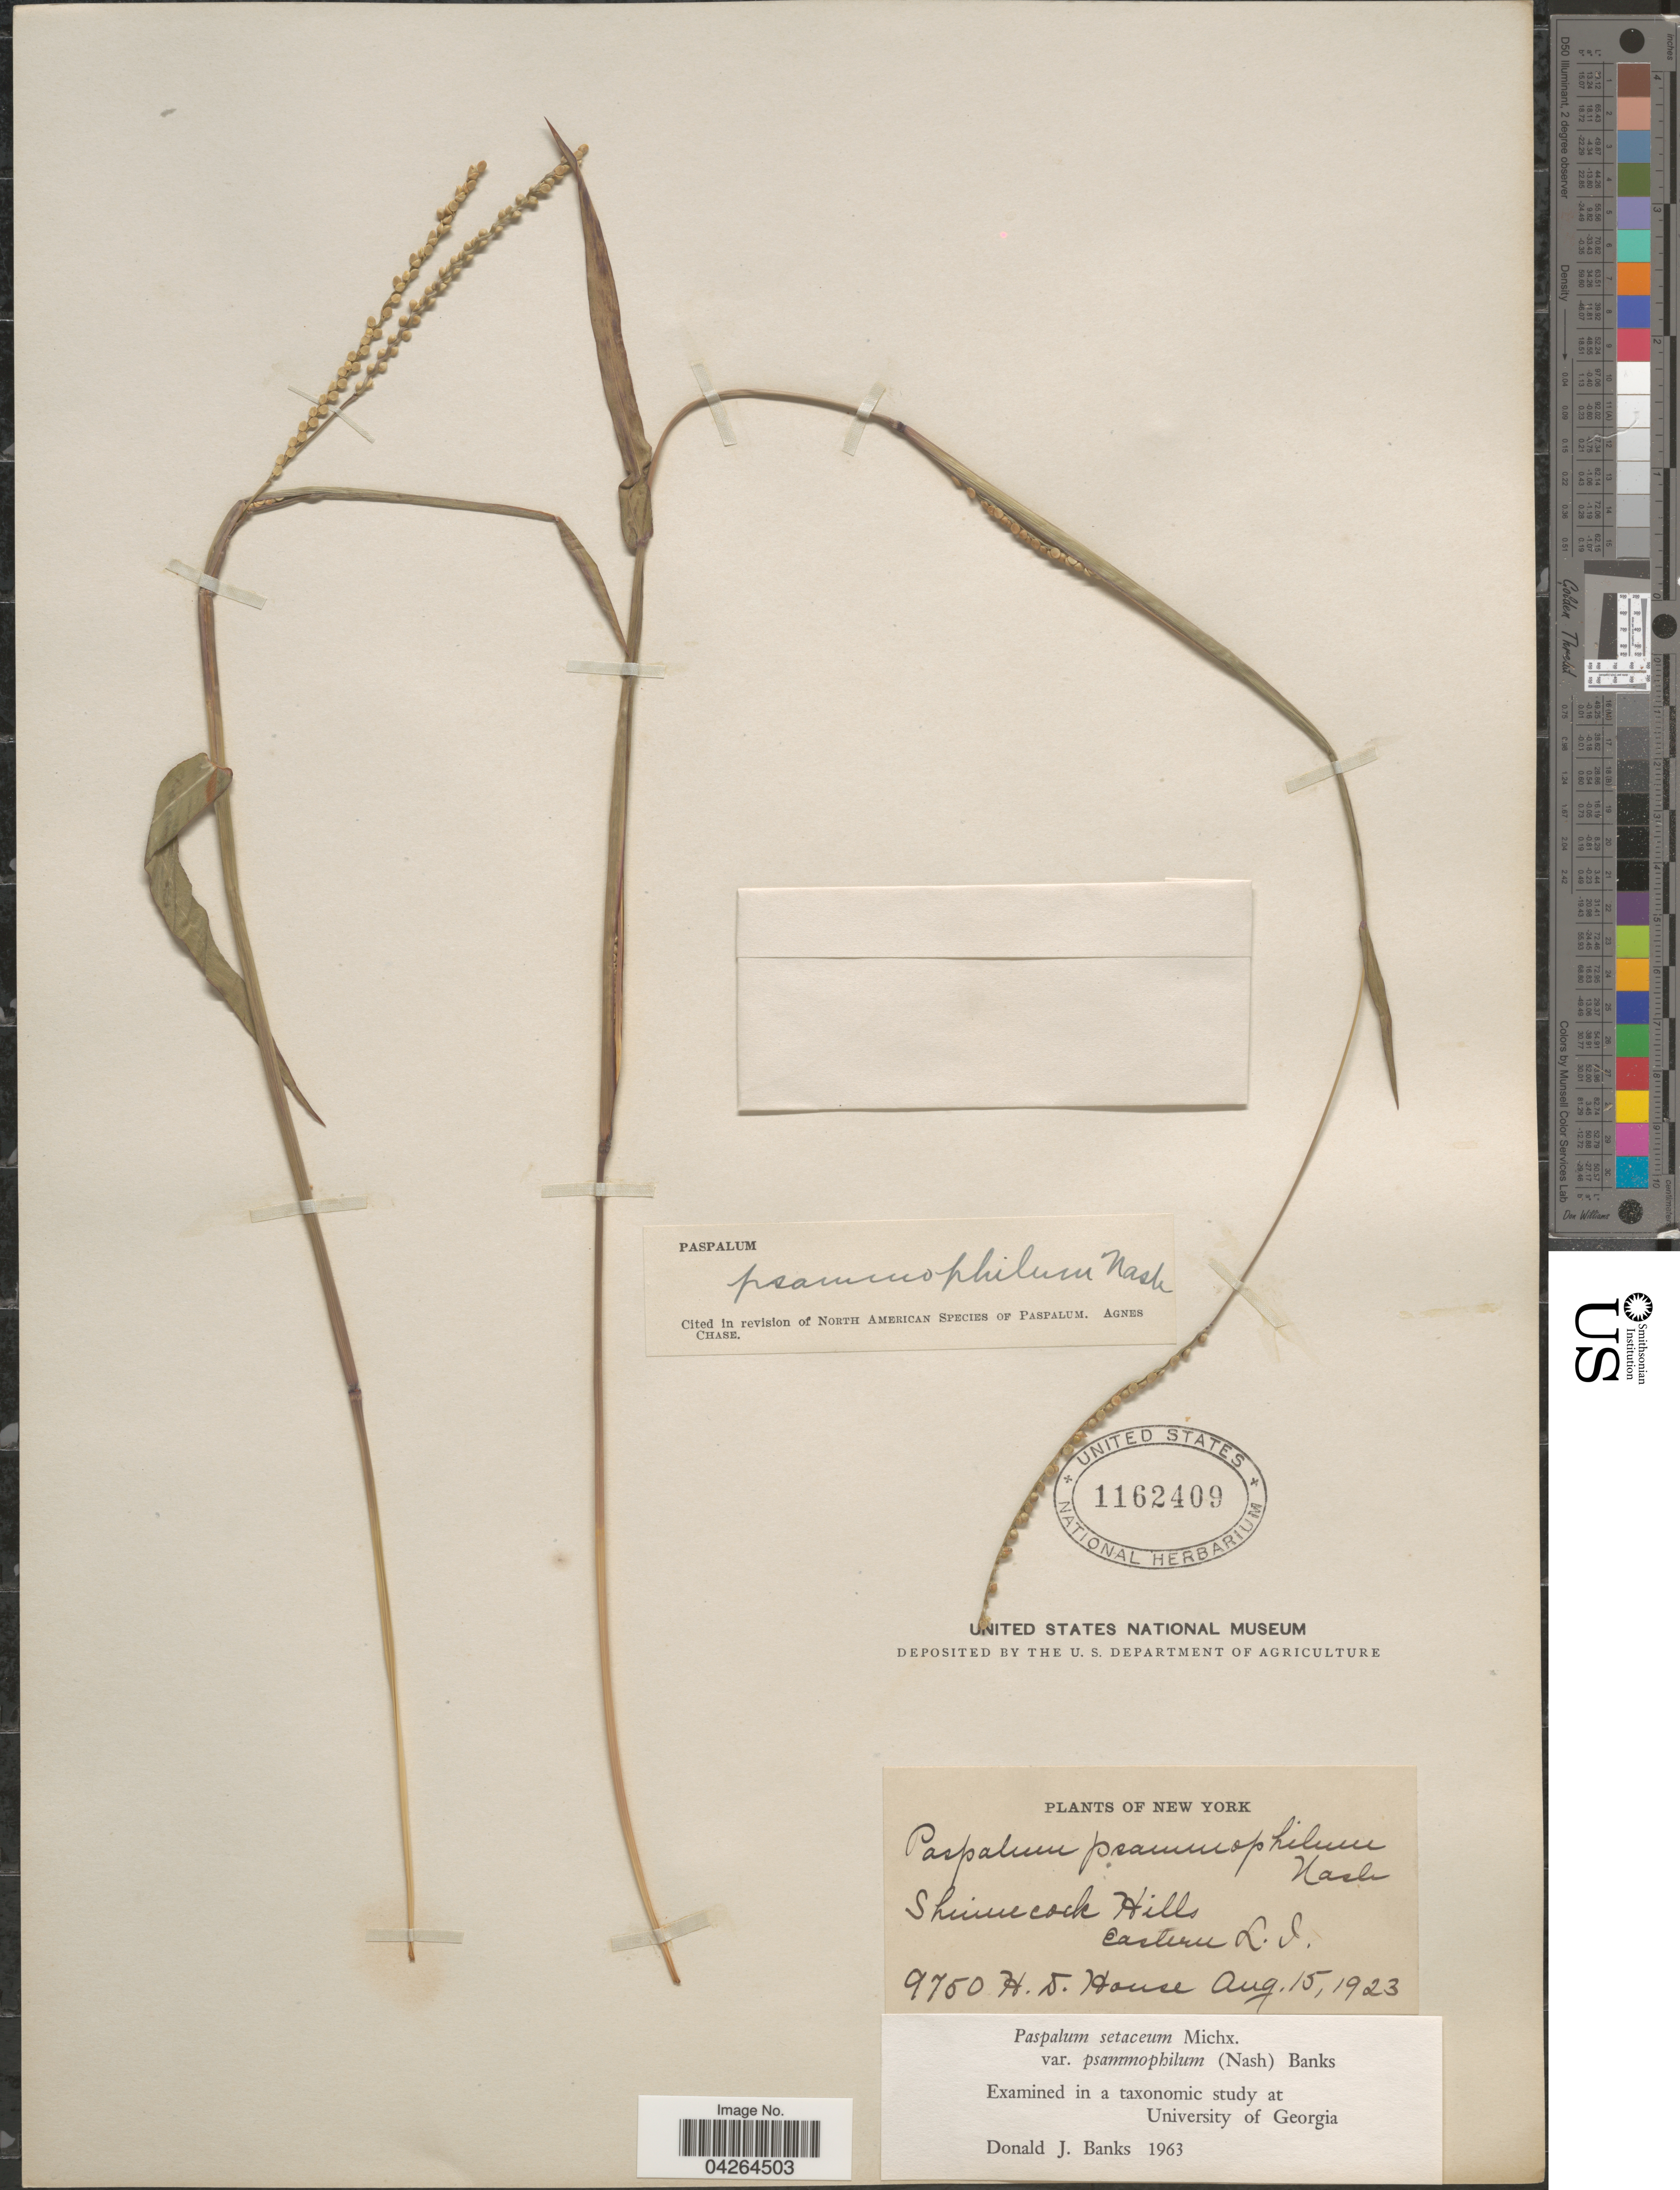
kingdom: Plantae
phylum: Tracheophyta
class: Liliopsida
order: Poales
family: Poaceae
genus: Paspalum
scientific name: Paspalum setaceum var. psammophilum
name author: (Nash ex Hitchc.) D.J. Banks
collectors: H. D. House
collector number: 9750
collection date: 1923-08-15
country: United States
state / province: New York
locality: Shinnecock Hills, Eastern L. I.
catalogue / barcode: US 1162409